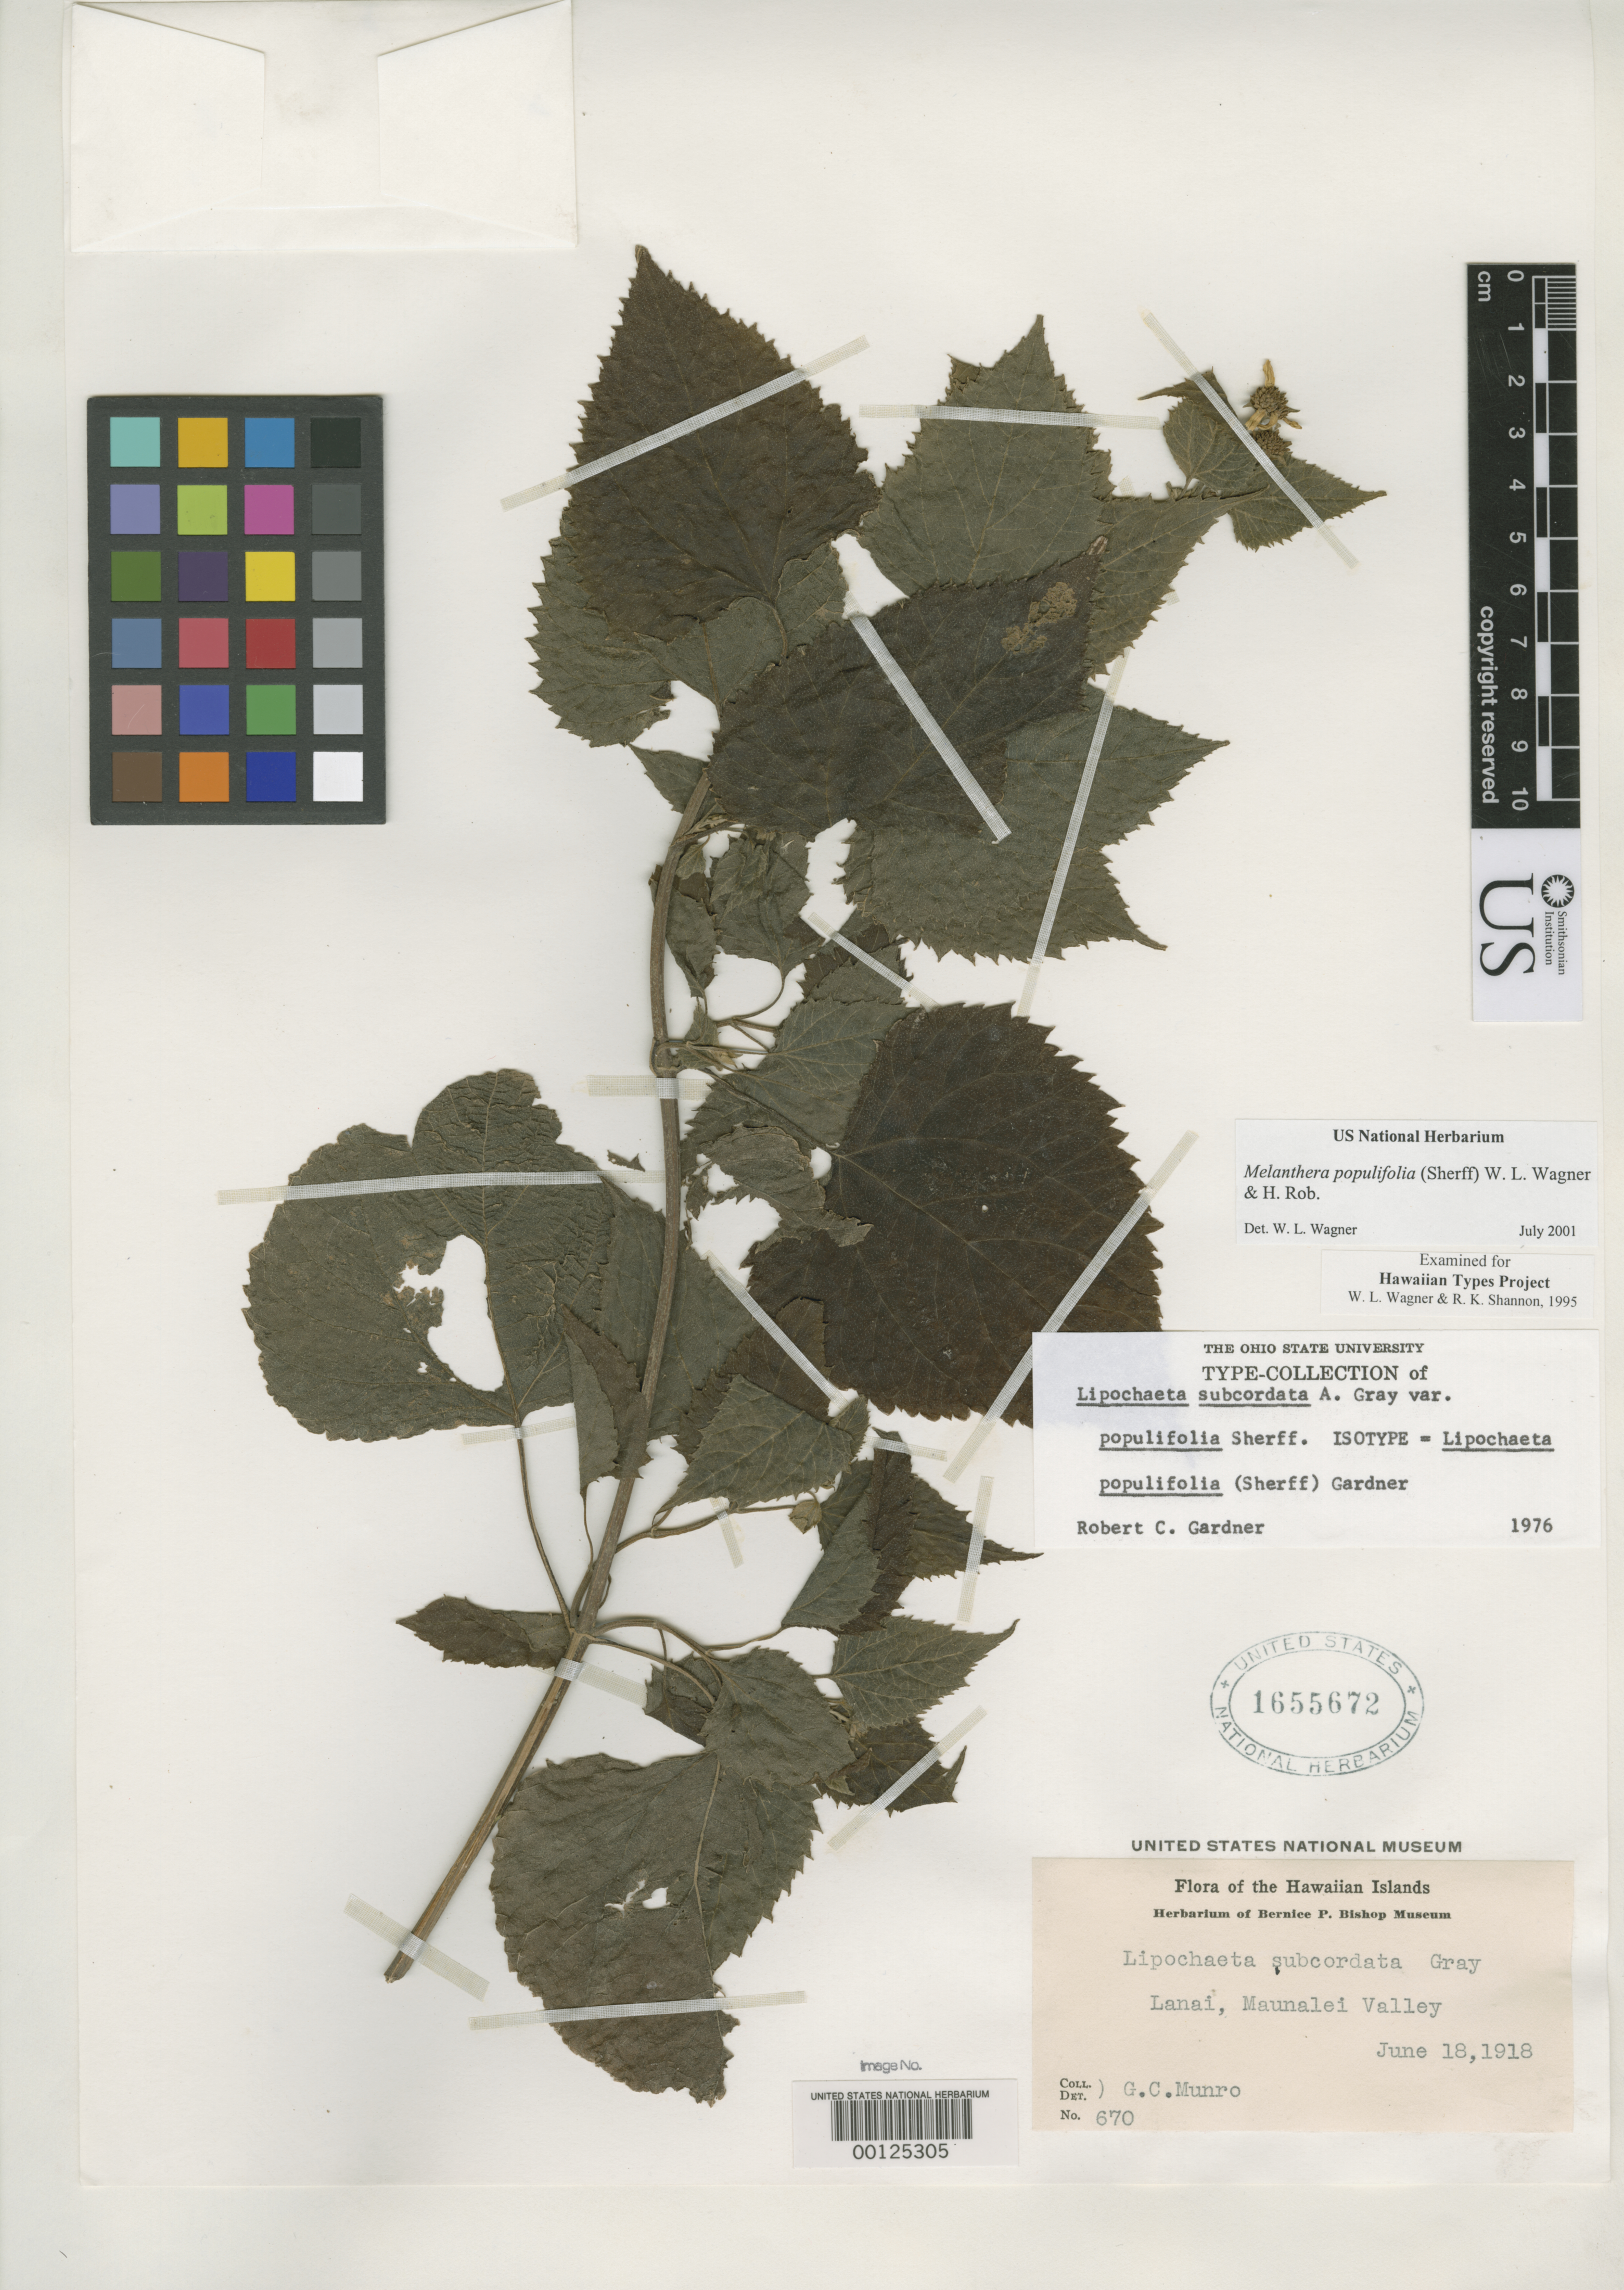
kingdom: Plantae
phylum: Tracheophyta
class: Magnoliopsida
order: Asterales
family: Asteraceae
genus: Lipochaeta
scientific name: Lipochaeta subcordata var. populifolia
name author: Sherff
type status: Isotype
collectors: G. C. Munro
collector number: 670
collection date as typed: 18 Jun 1918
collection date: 1918-06-18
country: United States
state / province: Hawaii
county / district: Maui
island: Lana'i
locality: Maunalei Valley.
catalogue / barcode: US 1655672